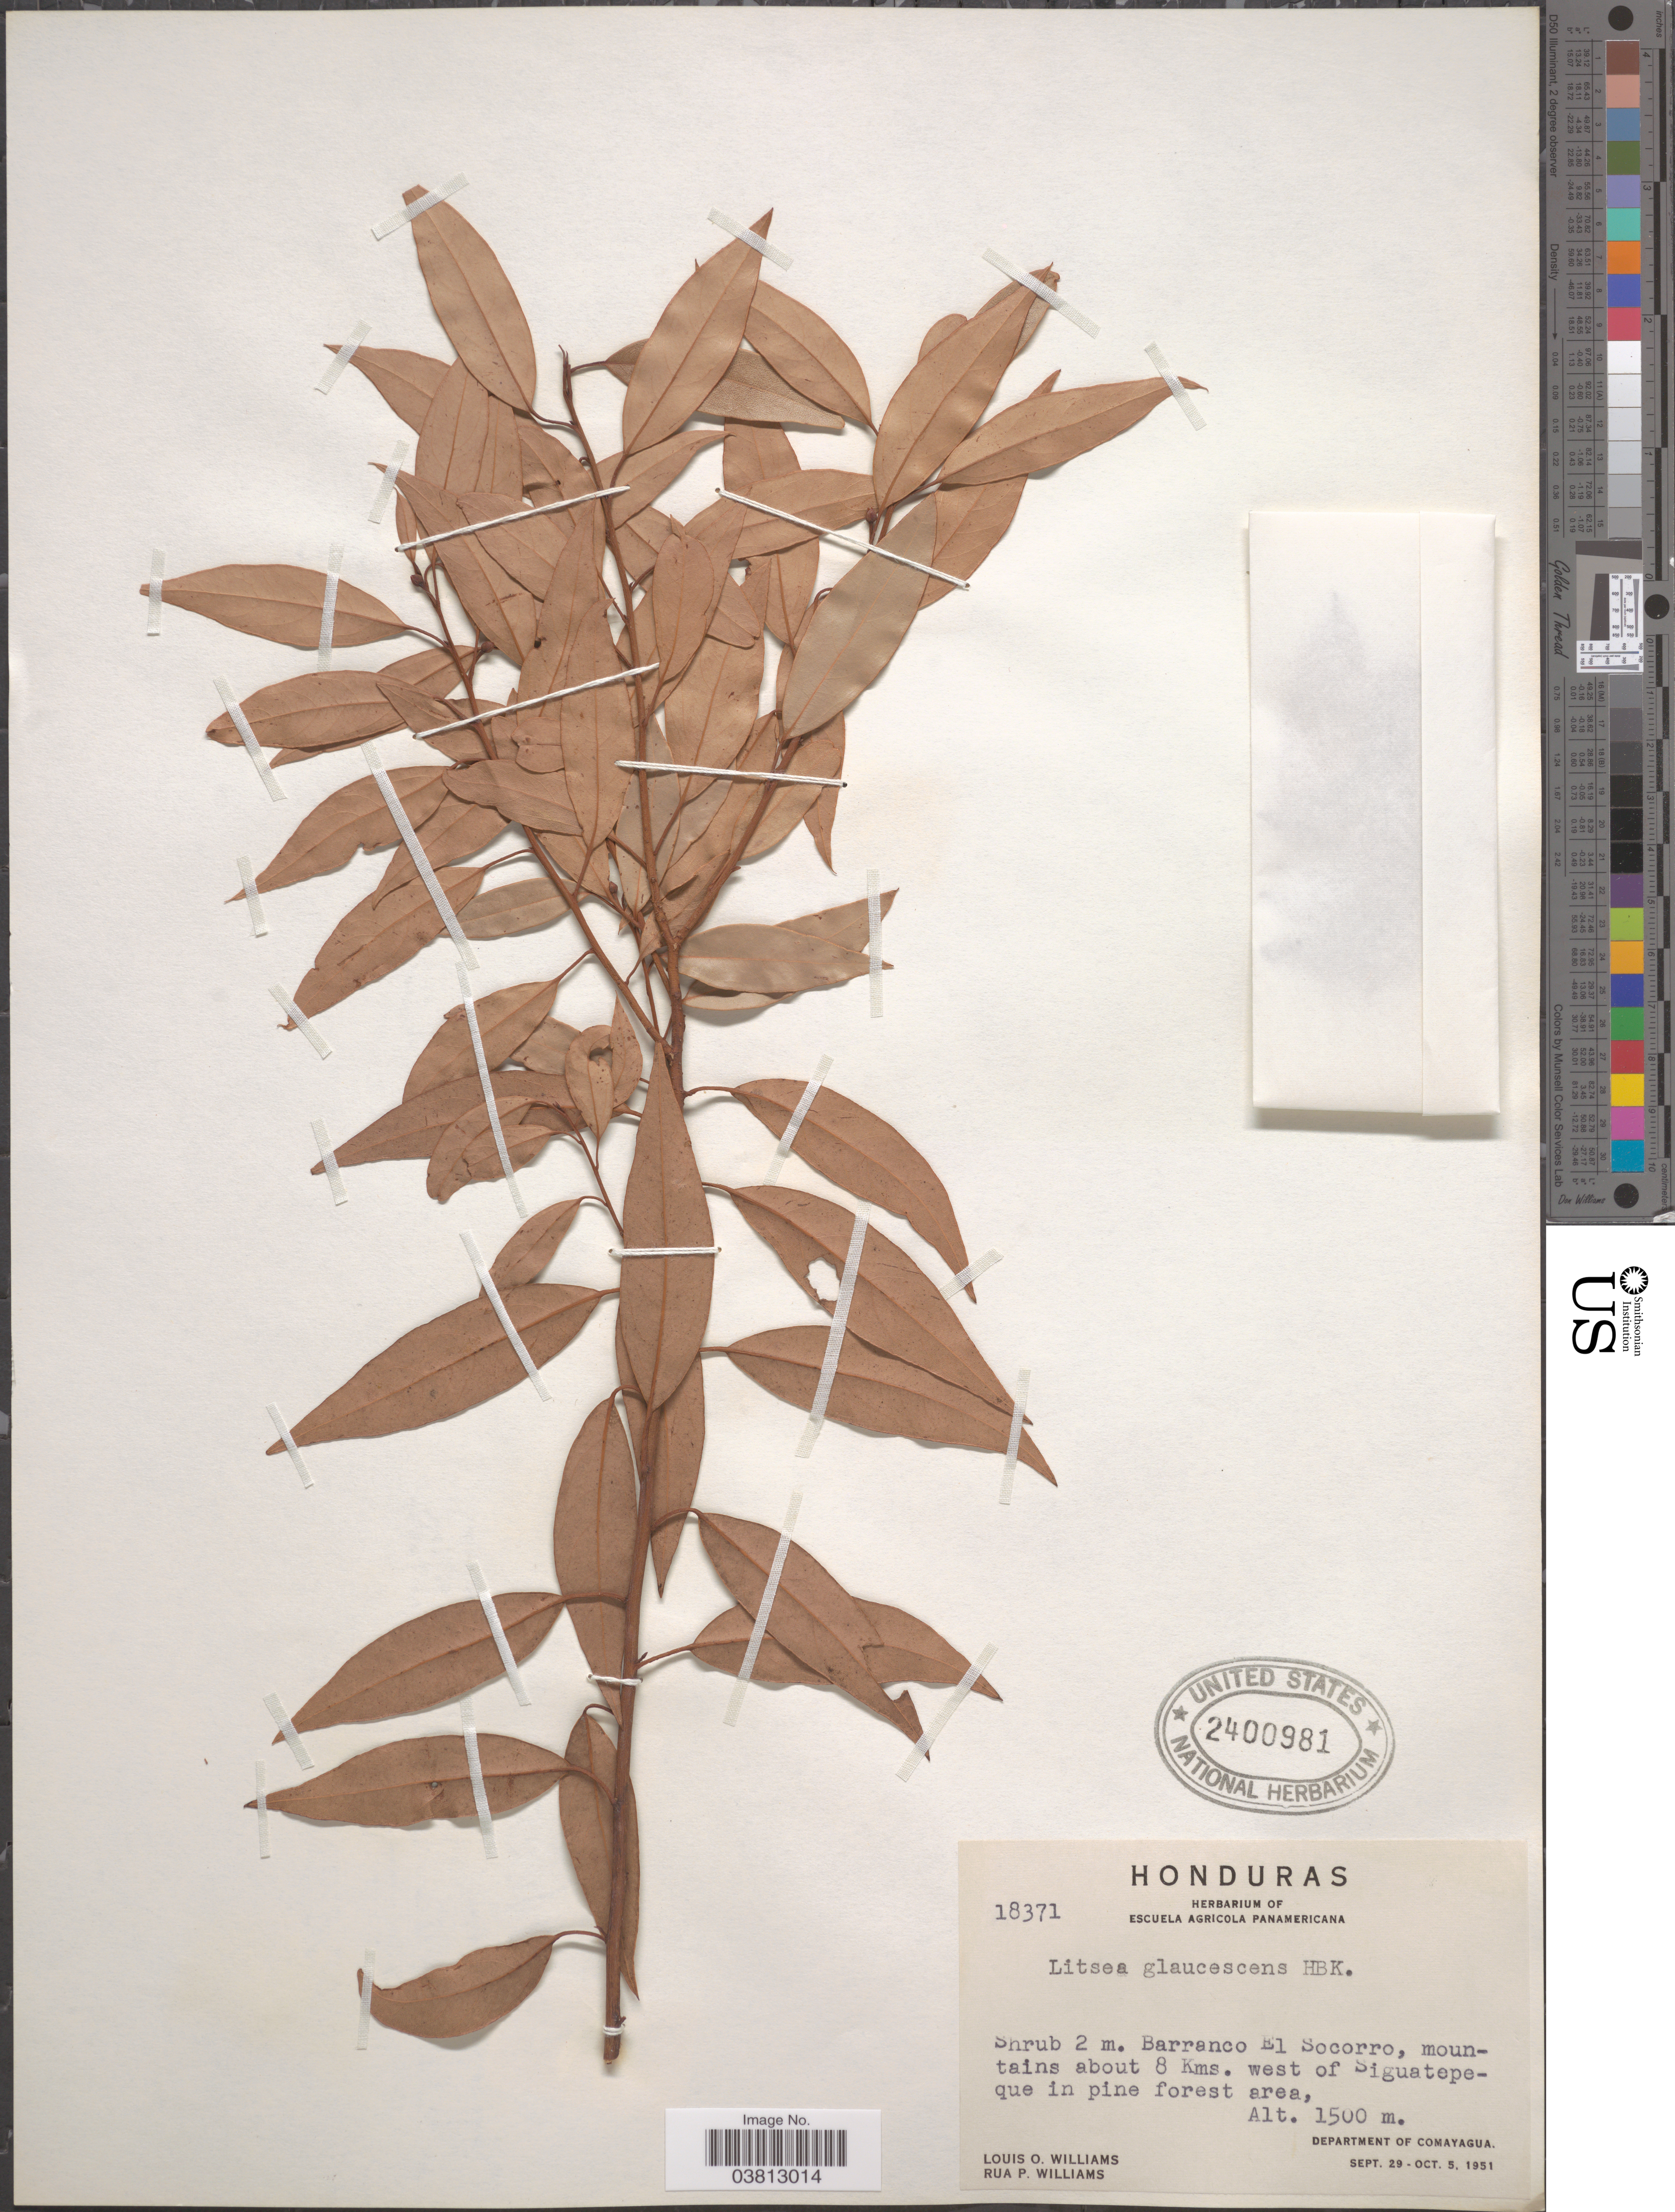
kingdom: Plantae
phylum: Tracheophyta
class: Magnoliopsida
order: Laurales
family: Lauraceae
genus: Litsea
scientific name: Litsea glaucescens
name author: Kunth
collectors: L. O. Williams & R. P. Williams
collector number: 18371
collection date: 1951-09-29/1951-10-05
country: Honduras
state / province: Comayagua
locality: Barranco El Socorro, mountains about 8 Kms. west of Siguatepeque in pine forest area. Department of Comayagua.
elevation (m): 1500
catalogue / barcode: US 2400981